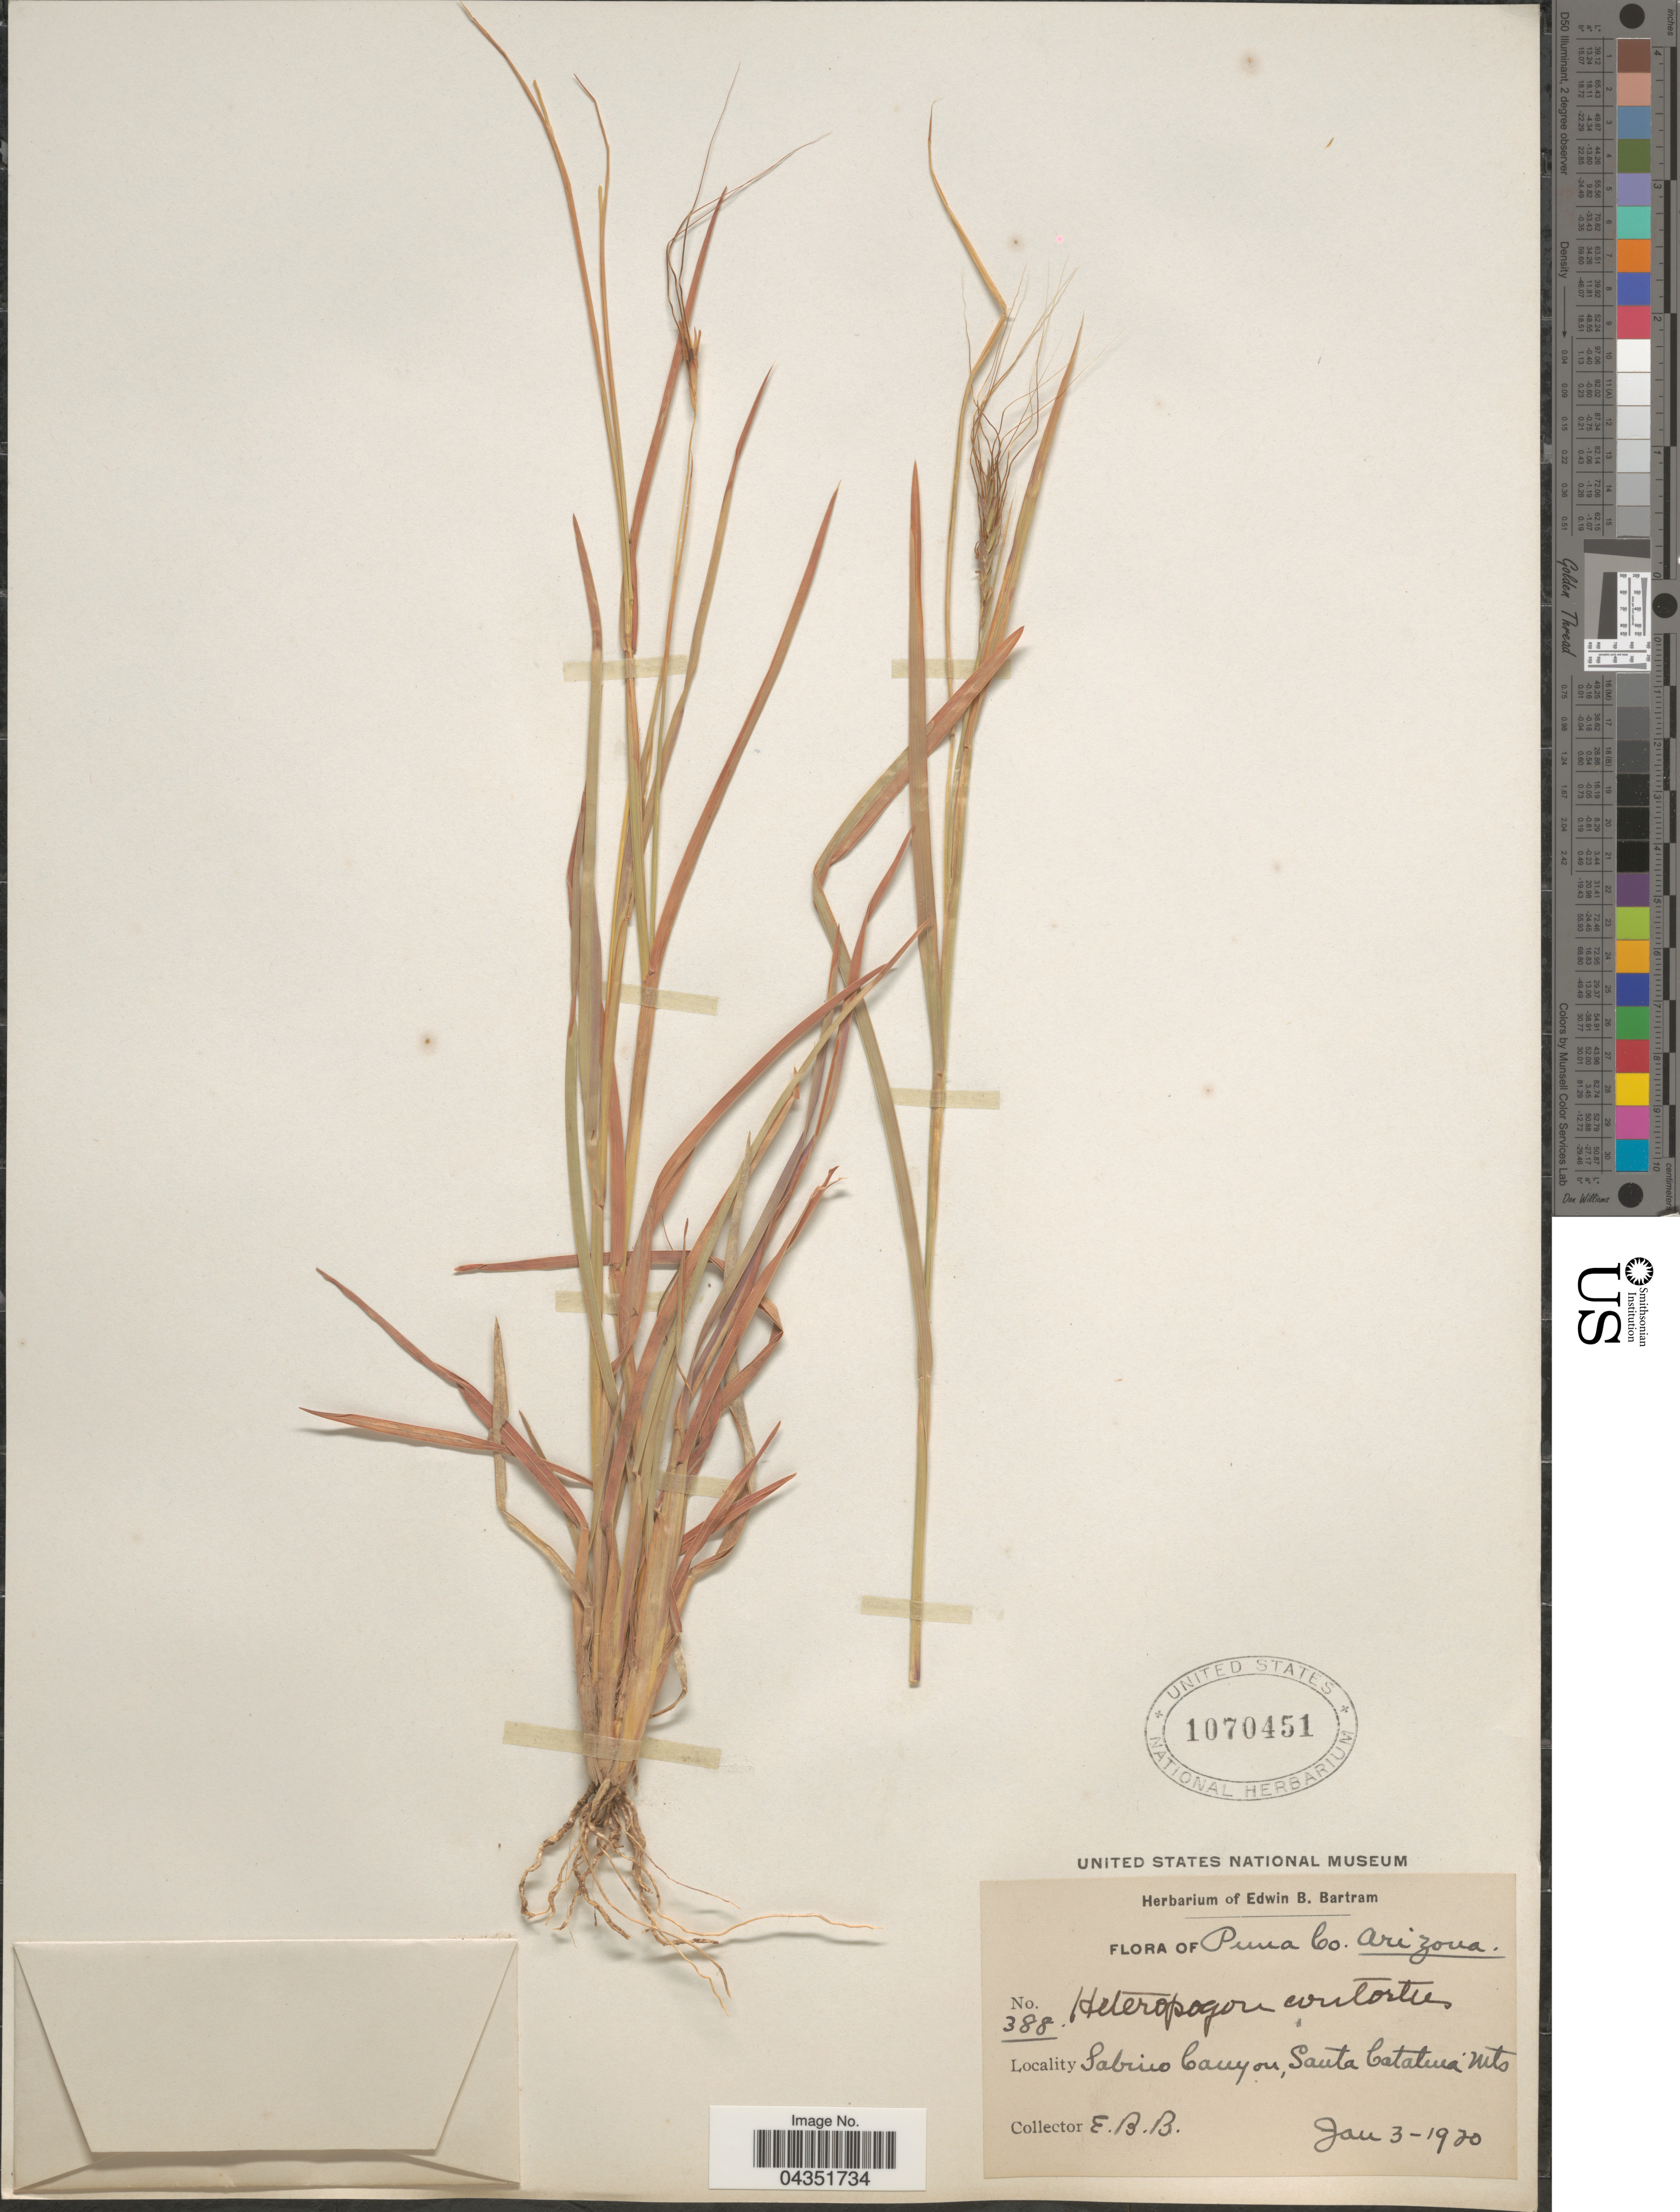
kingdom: Plantae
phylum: Tracheophyta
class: Liliopsida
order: Poales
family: Poaceae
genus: Heteropogon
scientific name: Heteropogon contortus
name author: (L.) P. Beauv. ex Roem. & Schult.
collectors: E. B. Bartram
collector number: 388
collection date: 1920-01-03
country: United States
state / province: Arizona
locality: Puna Co. Sabino Canyon, Santa Catalina Mts.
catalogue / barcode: US 1070451